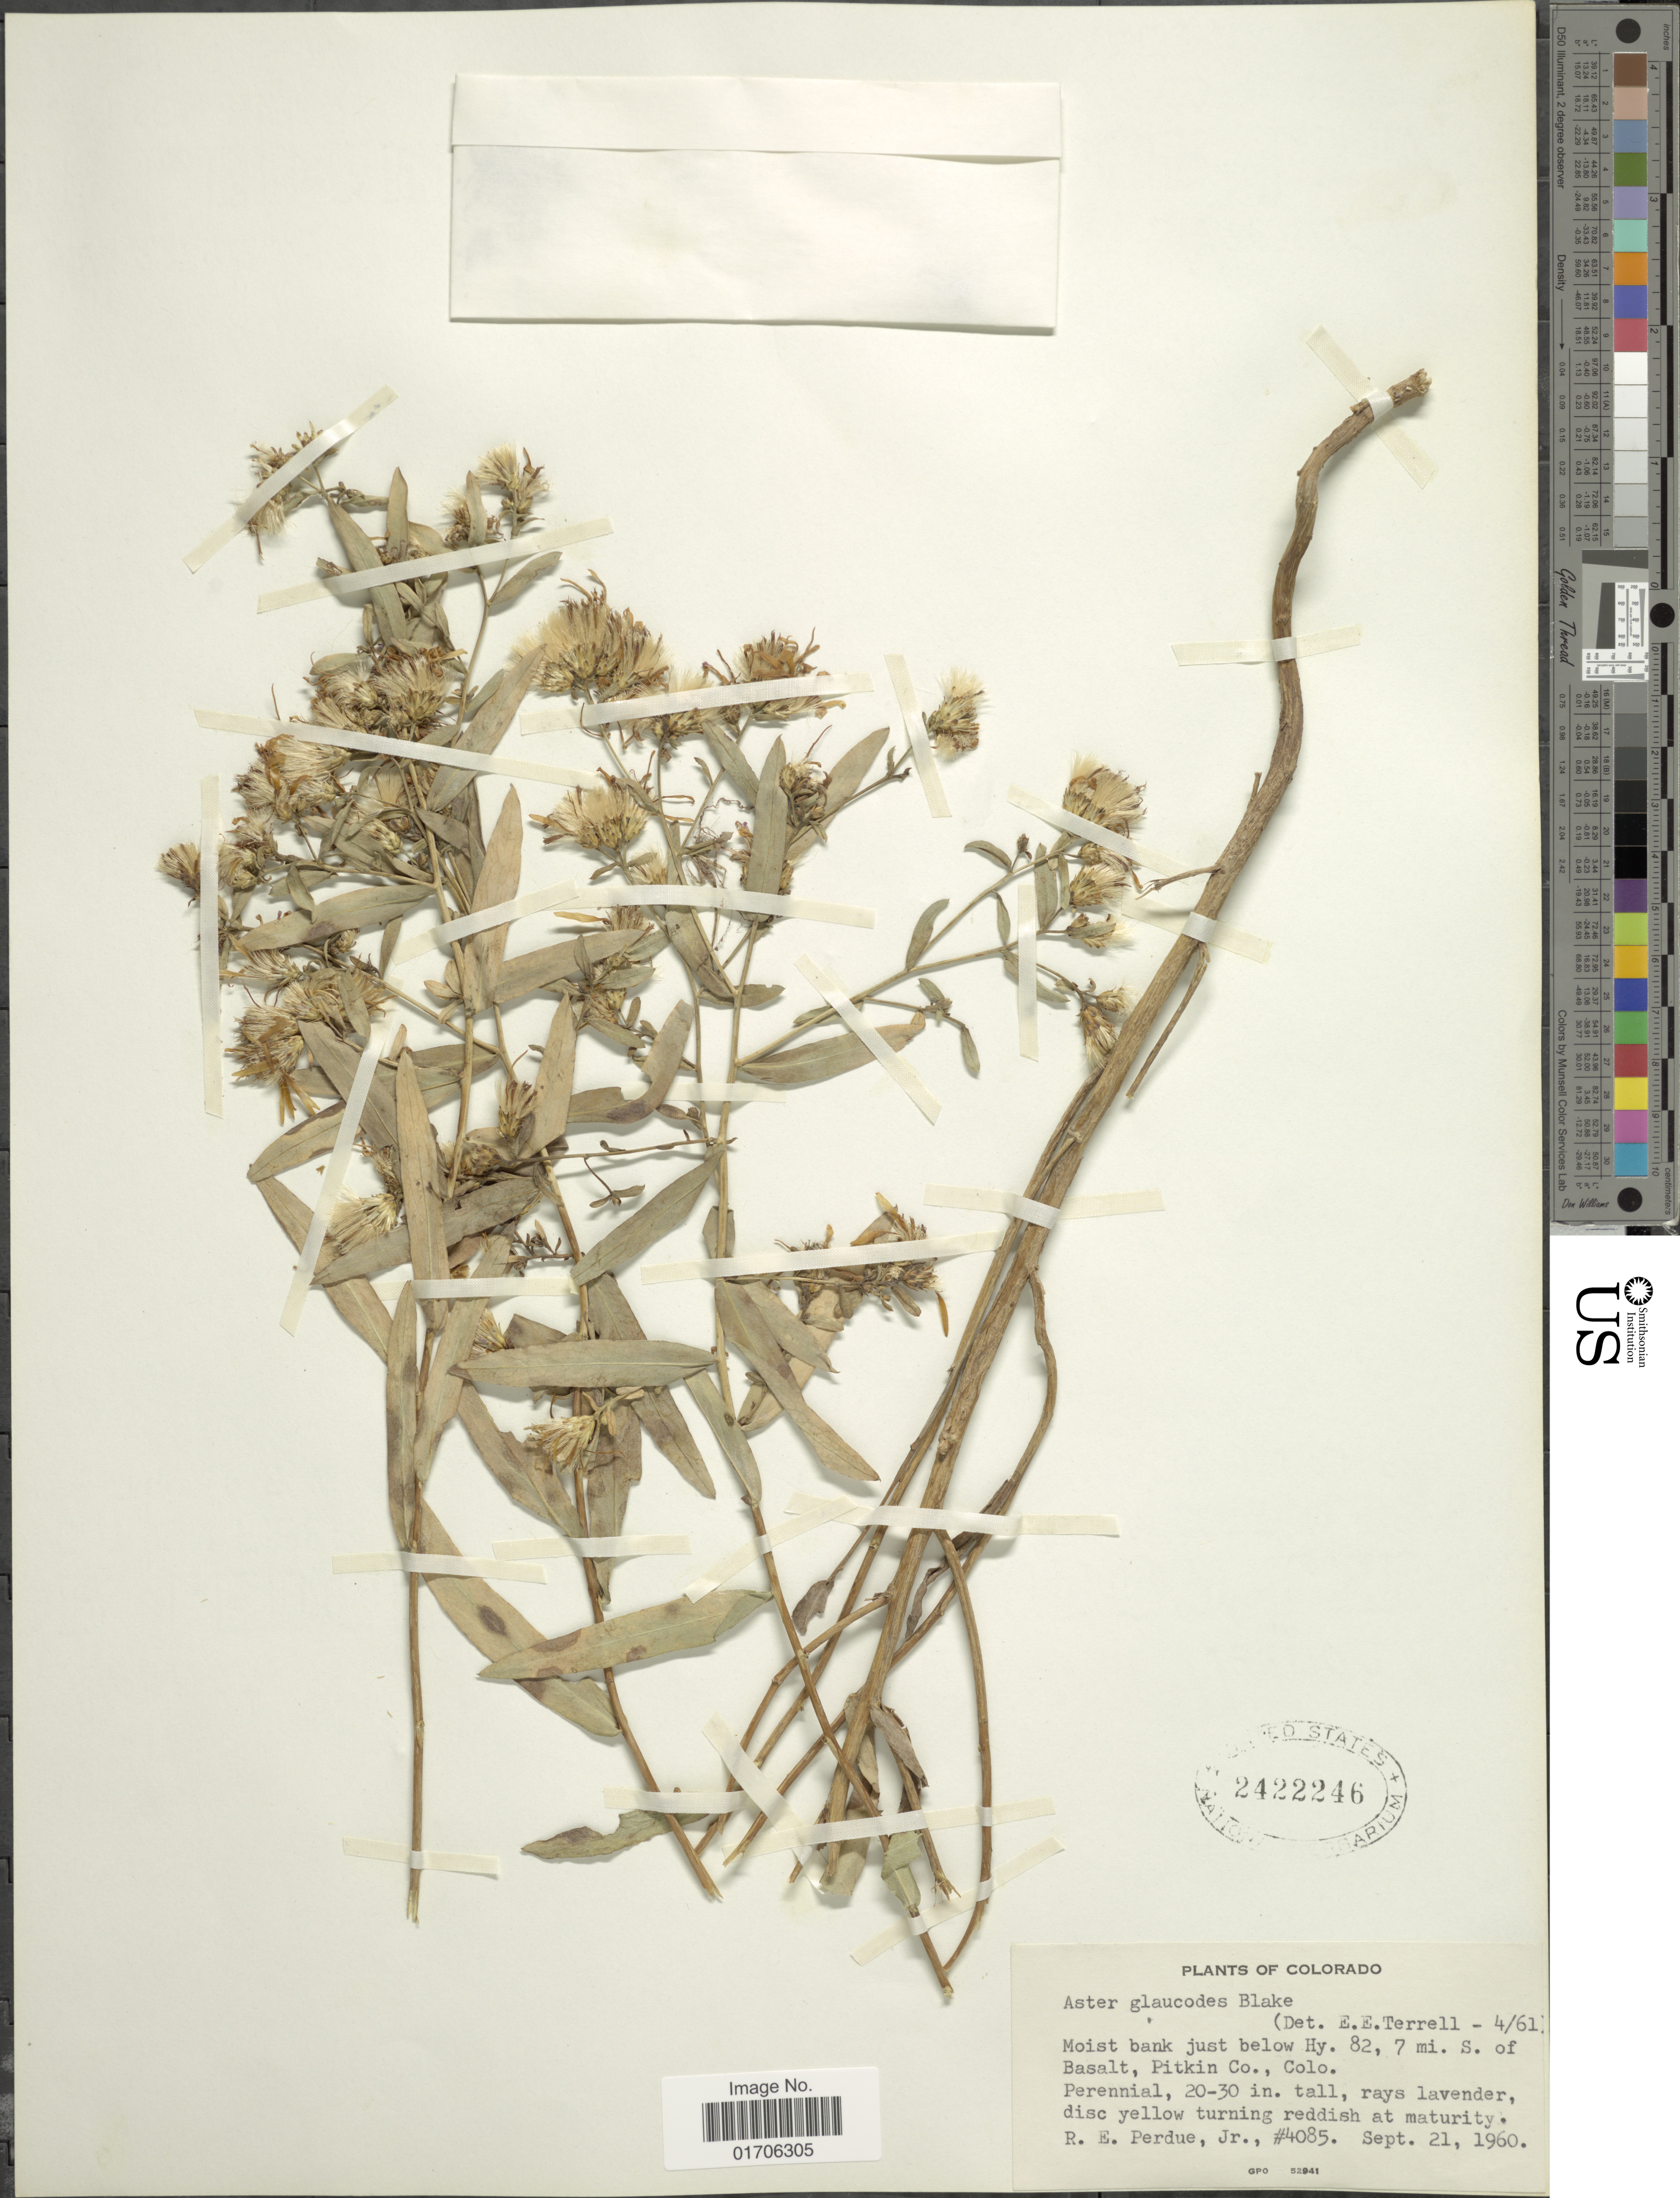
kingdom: Plantae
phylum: Tracheophyta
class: Magnoliopsida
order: Asterales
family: Asteraceae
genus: Eurybia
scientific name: Eurybia glauca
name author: (Nutt.) G.L. Nesom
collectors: R. E. Perdue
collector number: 4085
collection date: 1960-09-21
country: United States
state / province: Colorado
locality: Colorado. Moist bank just below Hy. 82, 7 mi. S. of Basalt, Pitkin Co., Colo.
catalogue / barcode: US 2422246